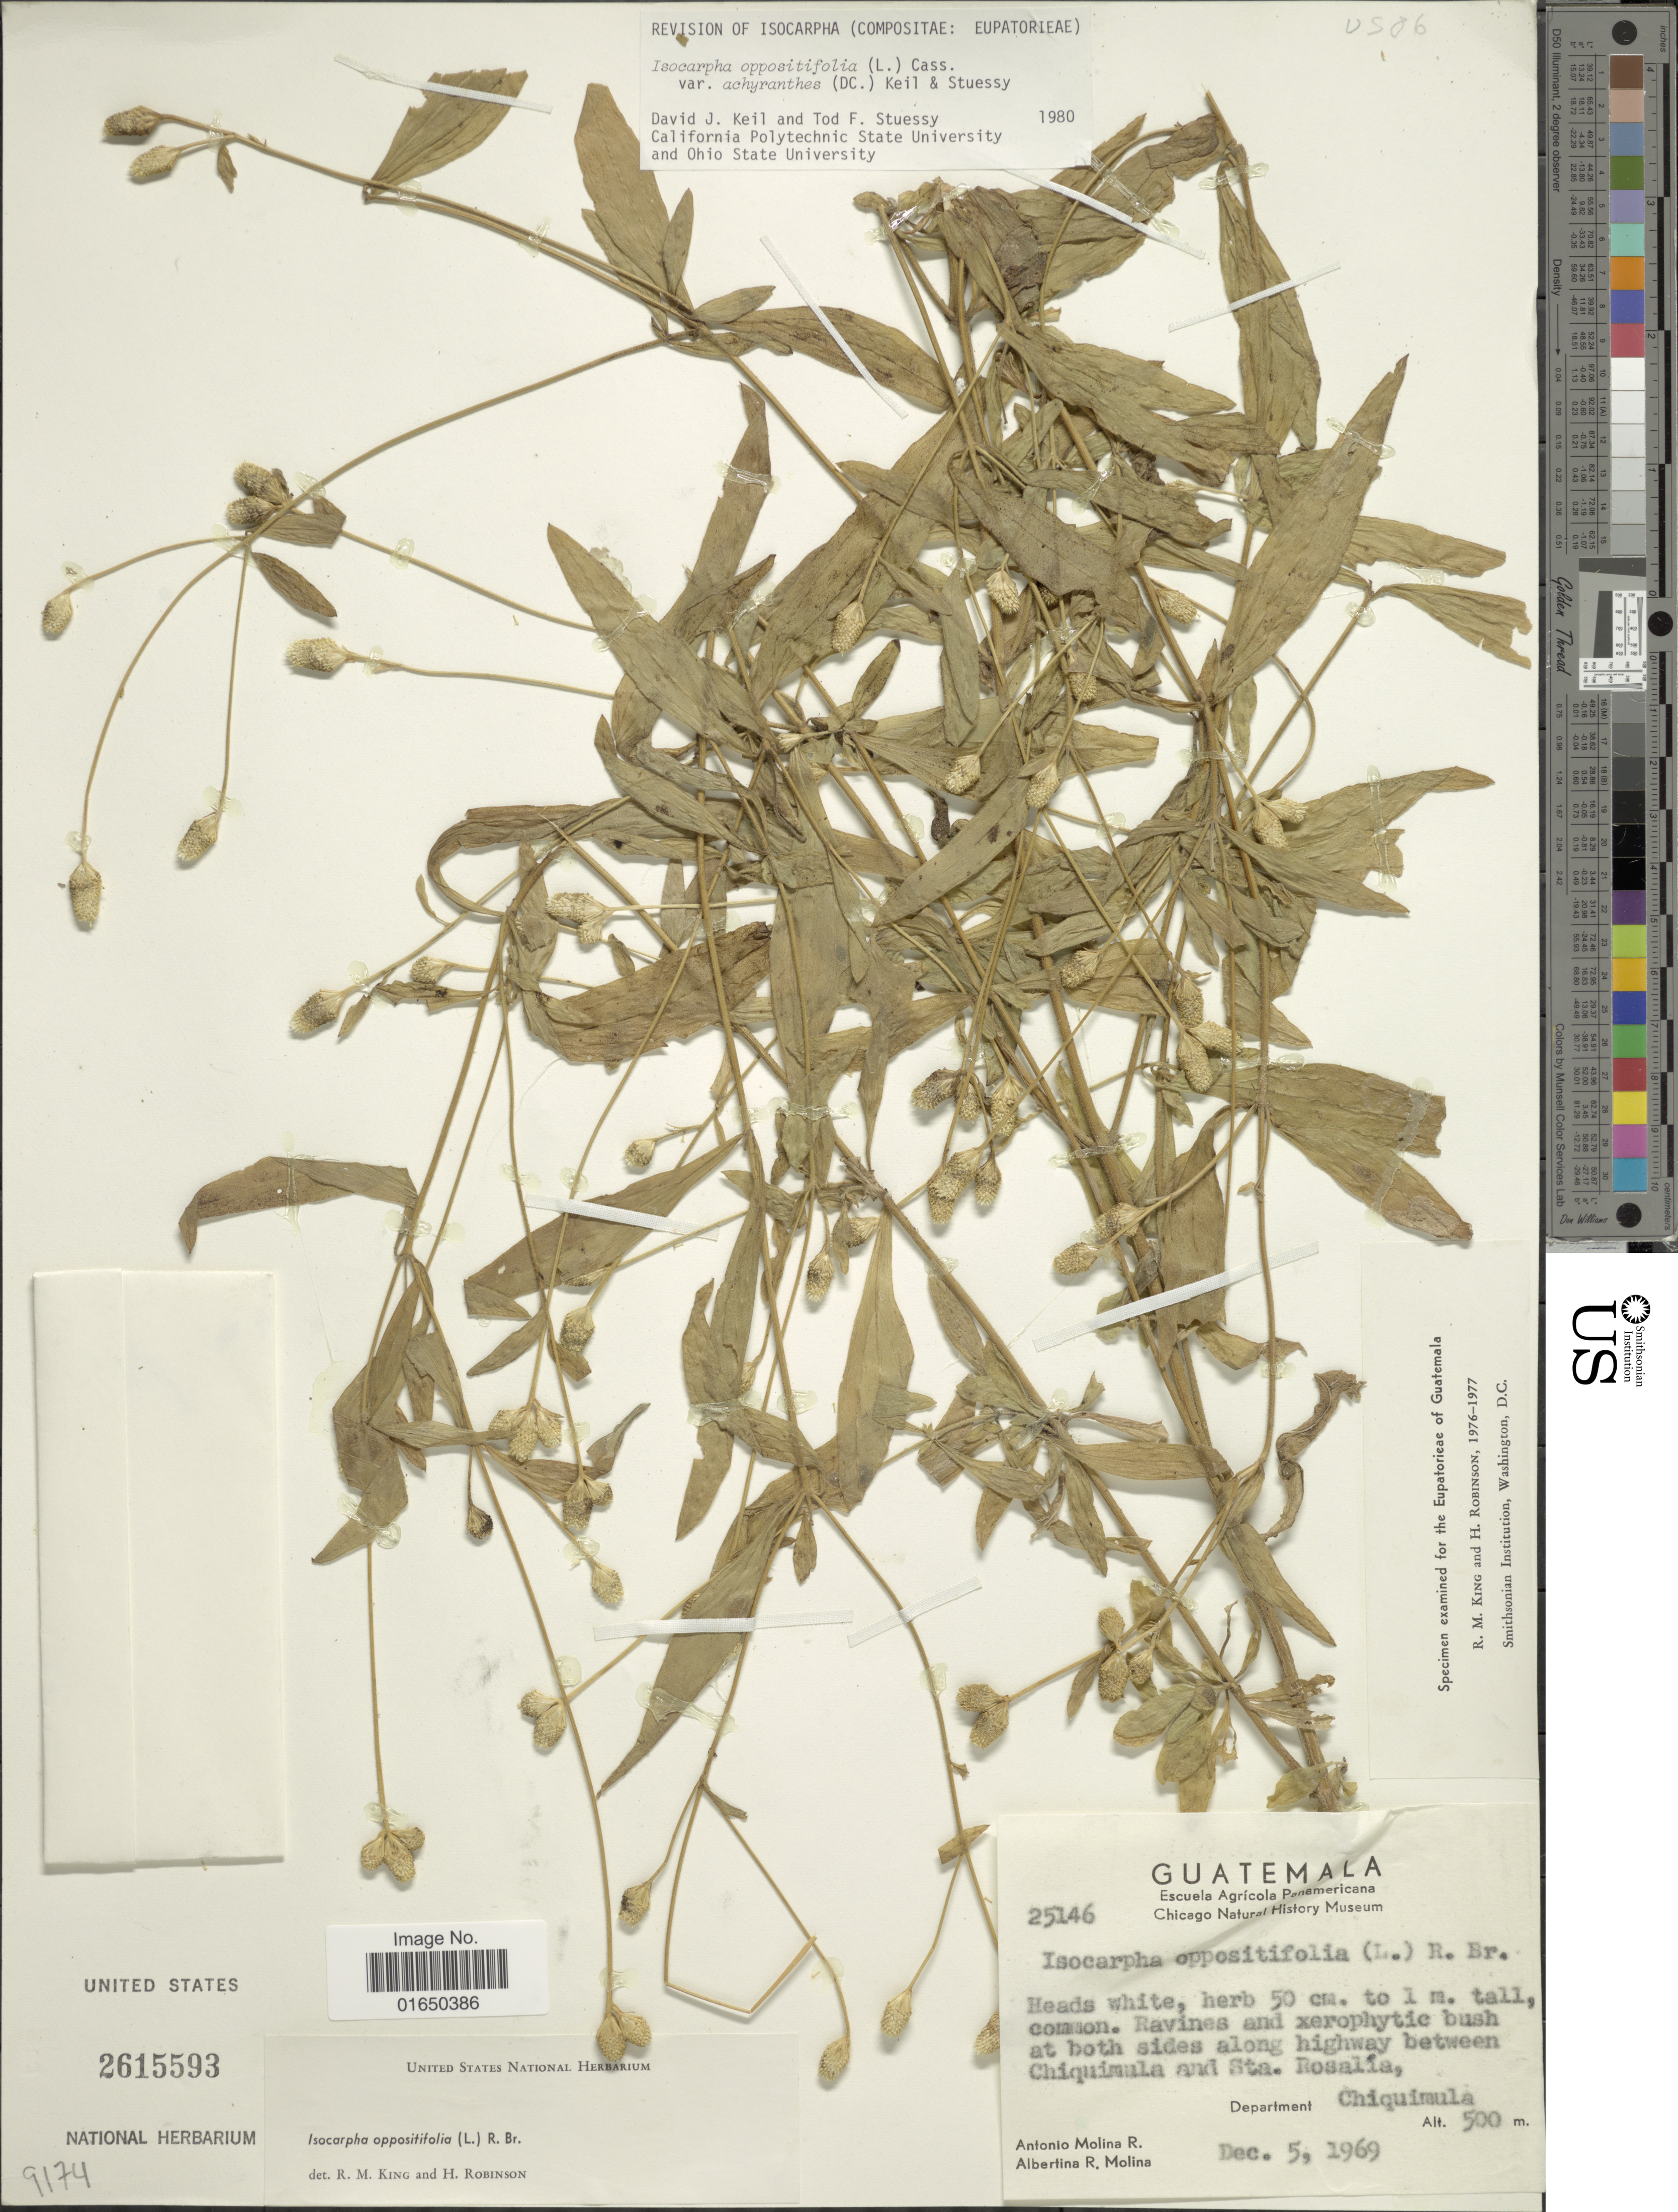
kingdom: Plantae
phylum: Tracheophyta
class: Magnoliopsida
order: Asterales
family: Asteraceae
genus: Isocarpha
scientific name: Isocarpha oppositifolia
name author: (L.) Cass.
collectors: A. Molina R. & A. R. Molina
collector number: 25146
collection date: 1969-12-05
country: Guatemala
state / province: Chiquimula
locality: Ravines and xerophytic bush at both sides along highway between Chiquimula and Sta. Rosalia, Departament Chiquimula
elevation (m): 500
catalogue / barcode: US 2615593